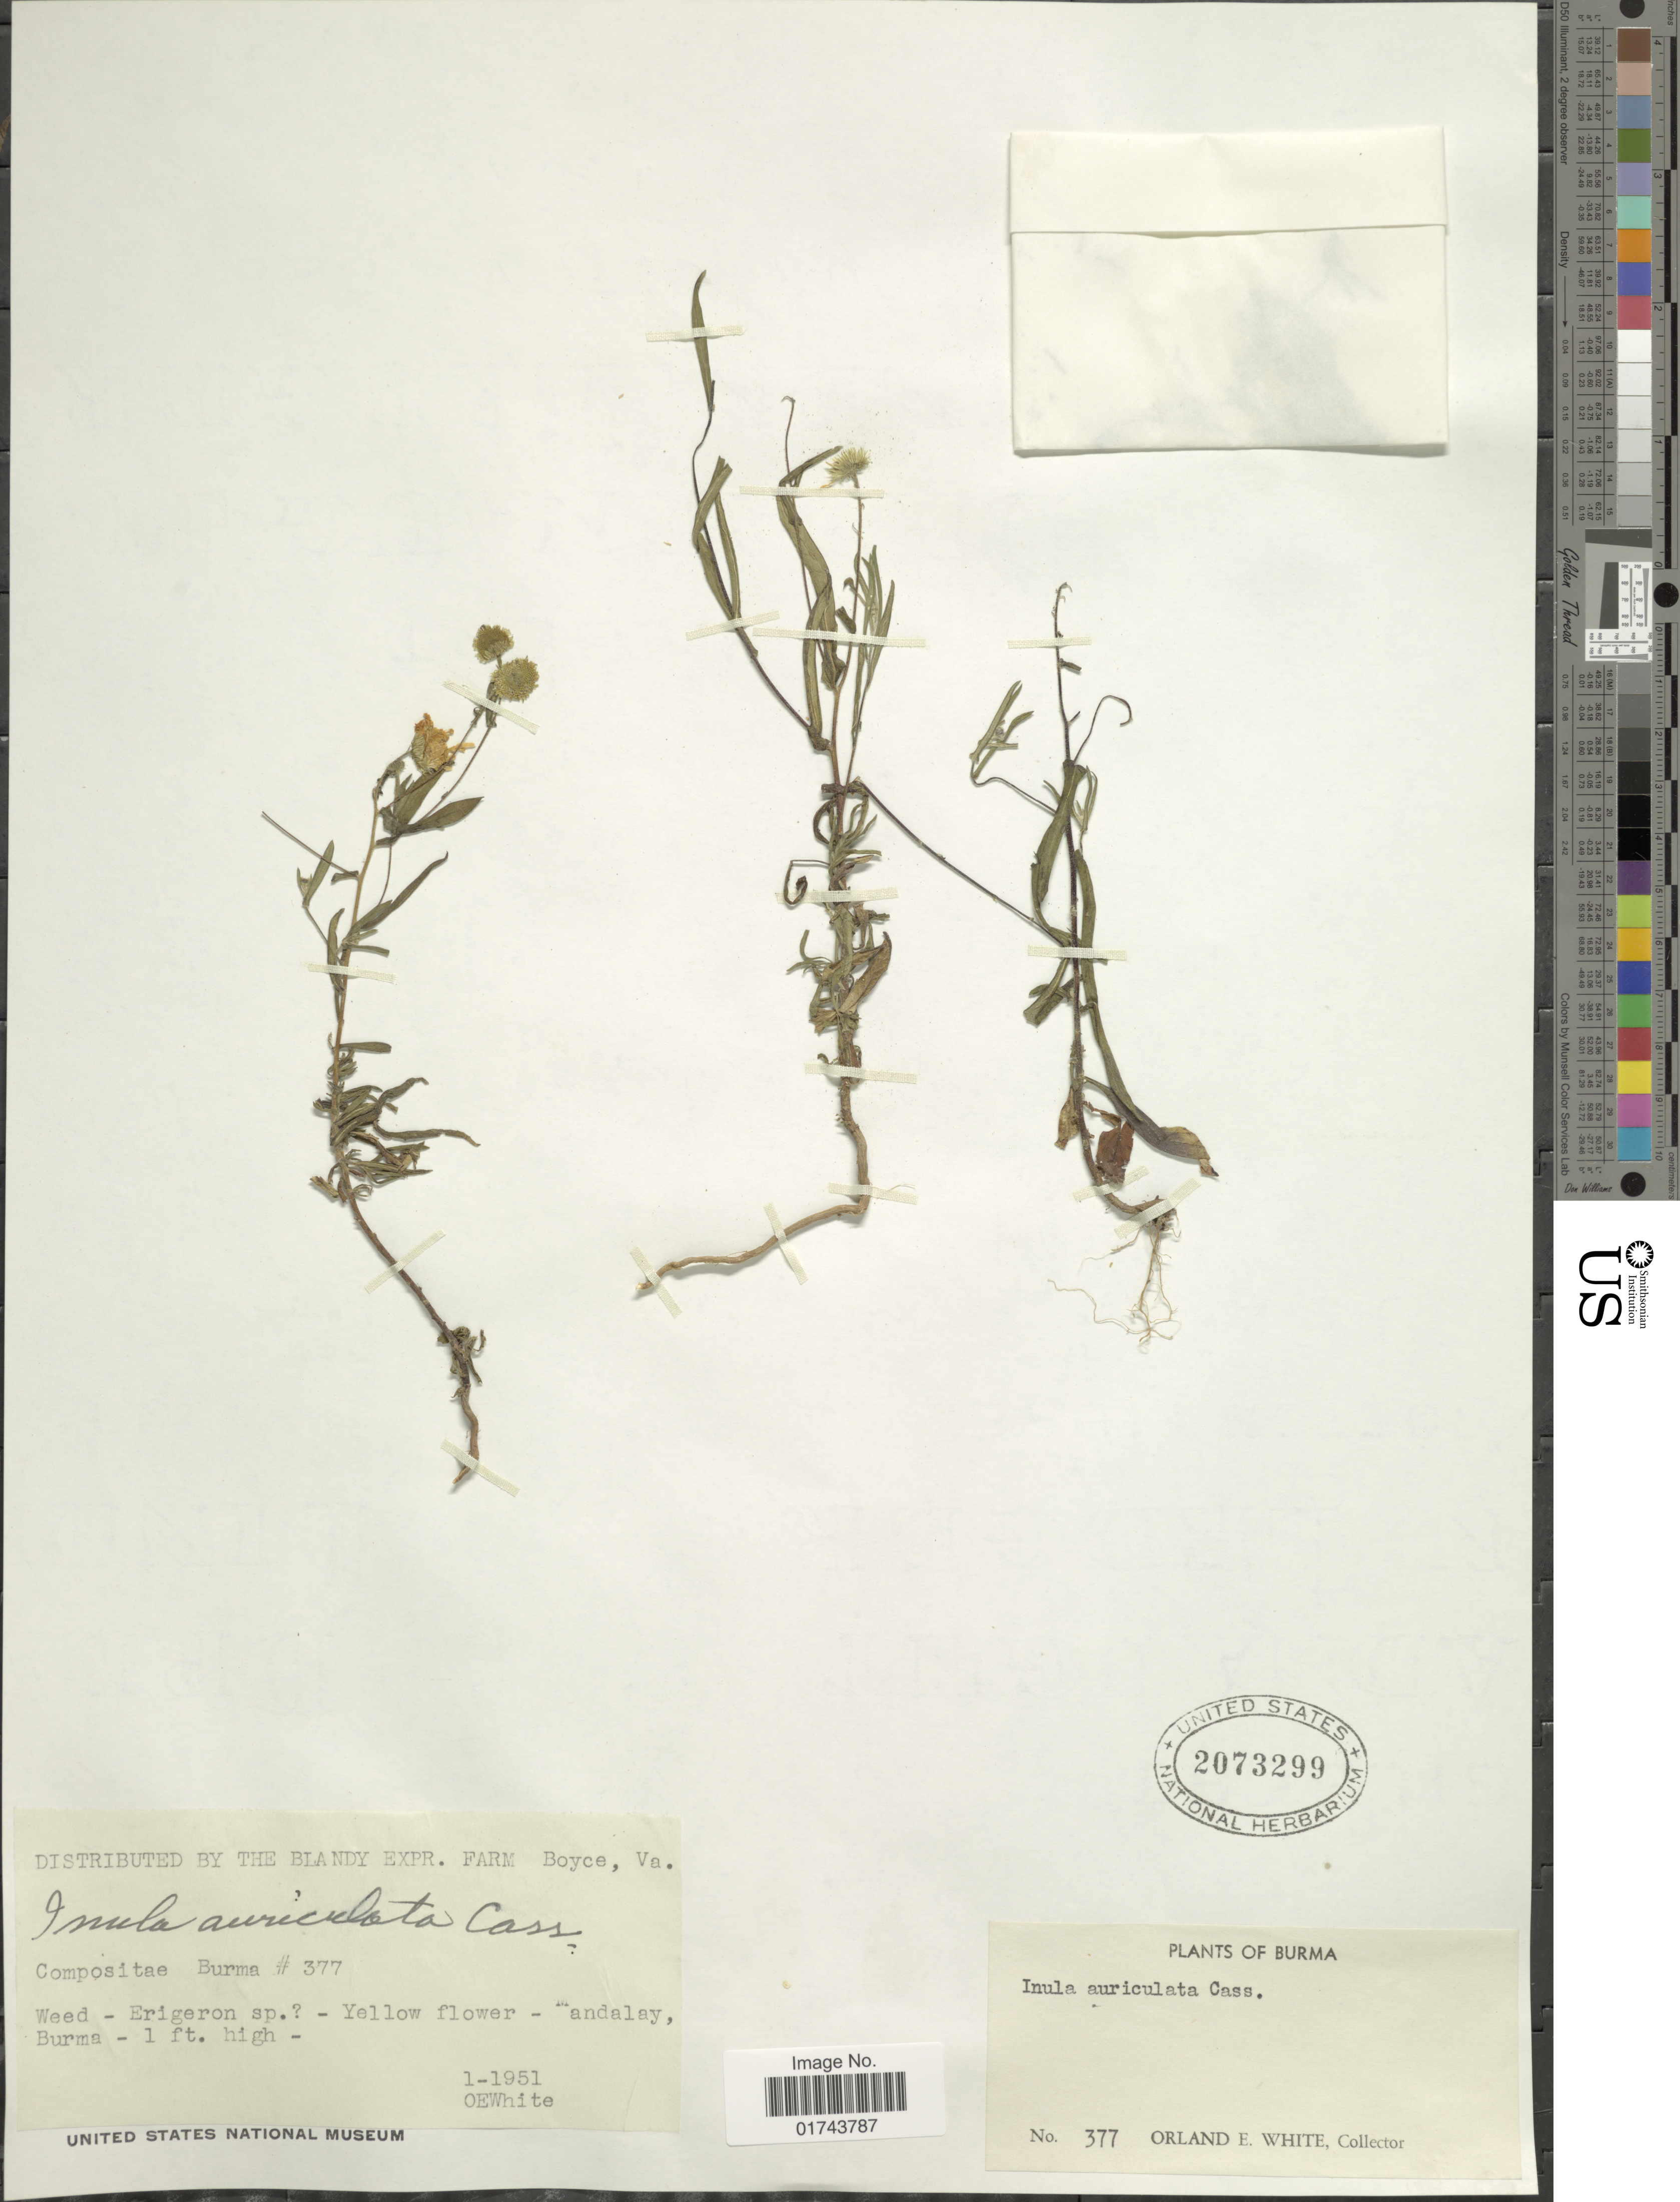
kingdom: Plantae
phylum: Tracheophyta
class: Magnoliopsida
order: Asterales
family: Asteraceae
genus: Inula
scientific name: Inula auriculata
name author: Boiss. & Balansa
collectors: O. E. White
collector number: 377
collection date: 1951-01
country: Myanmar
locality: Andalay, Burma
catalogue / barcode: US 2073299